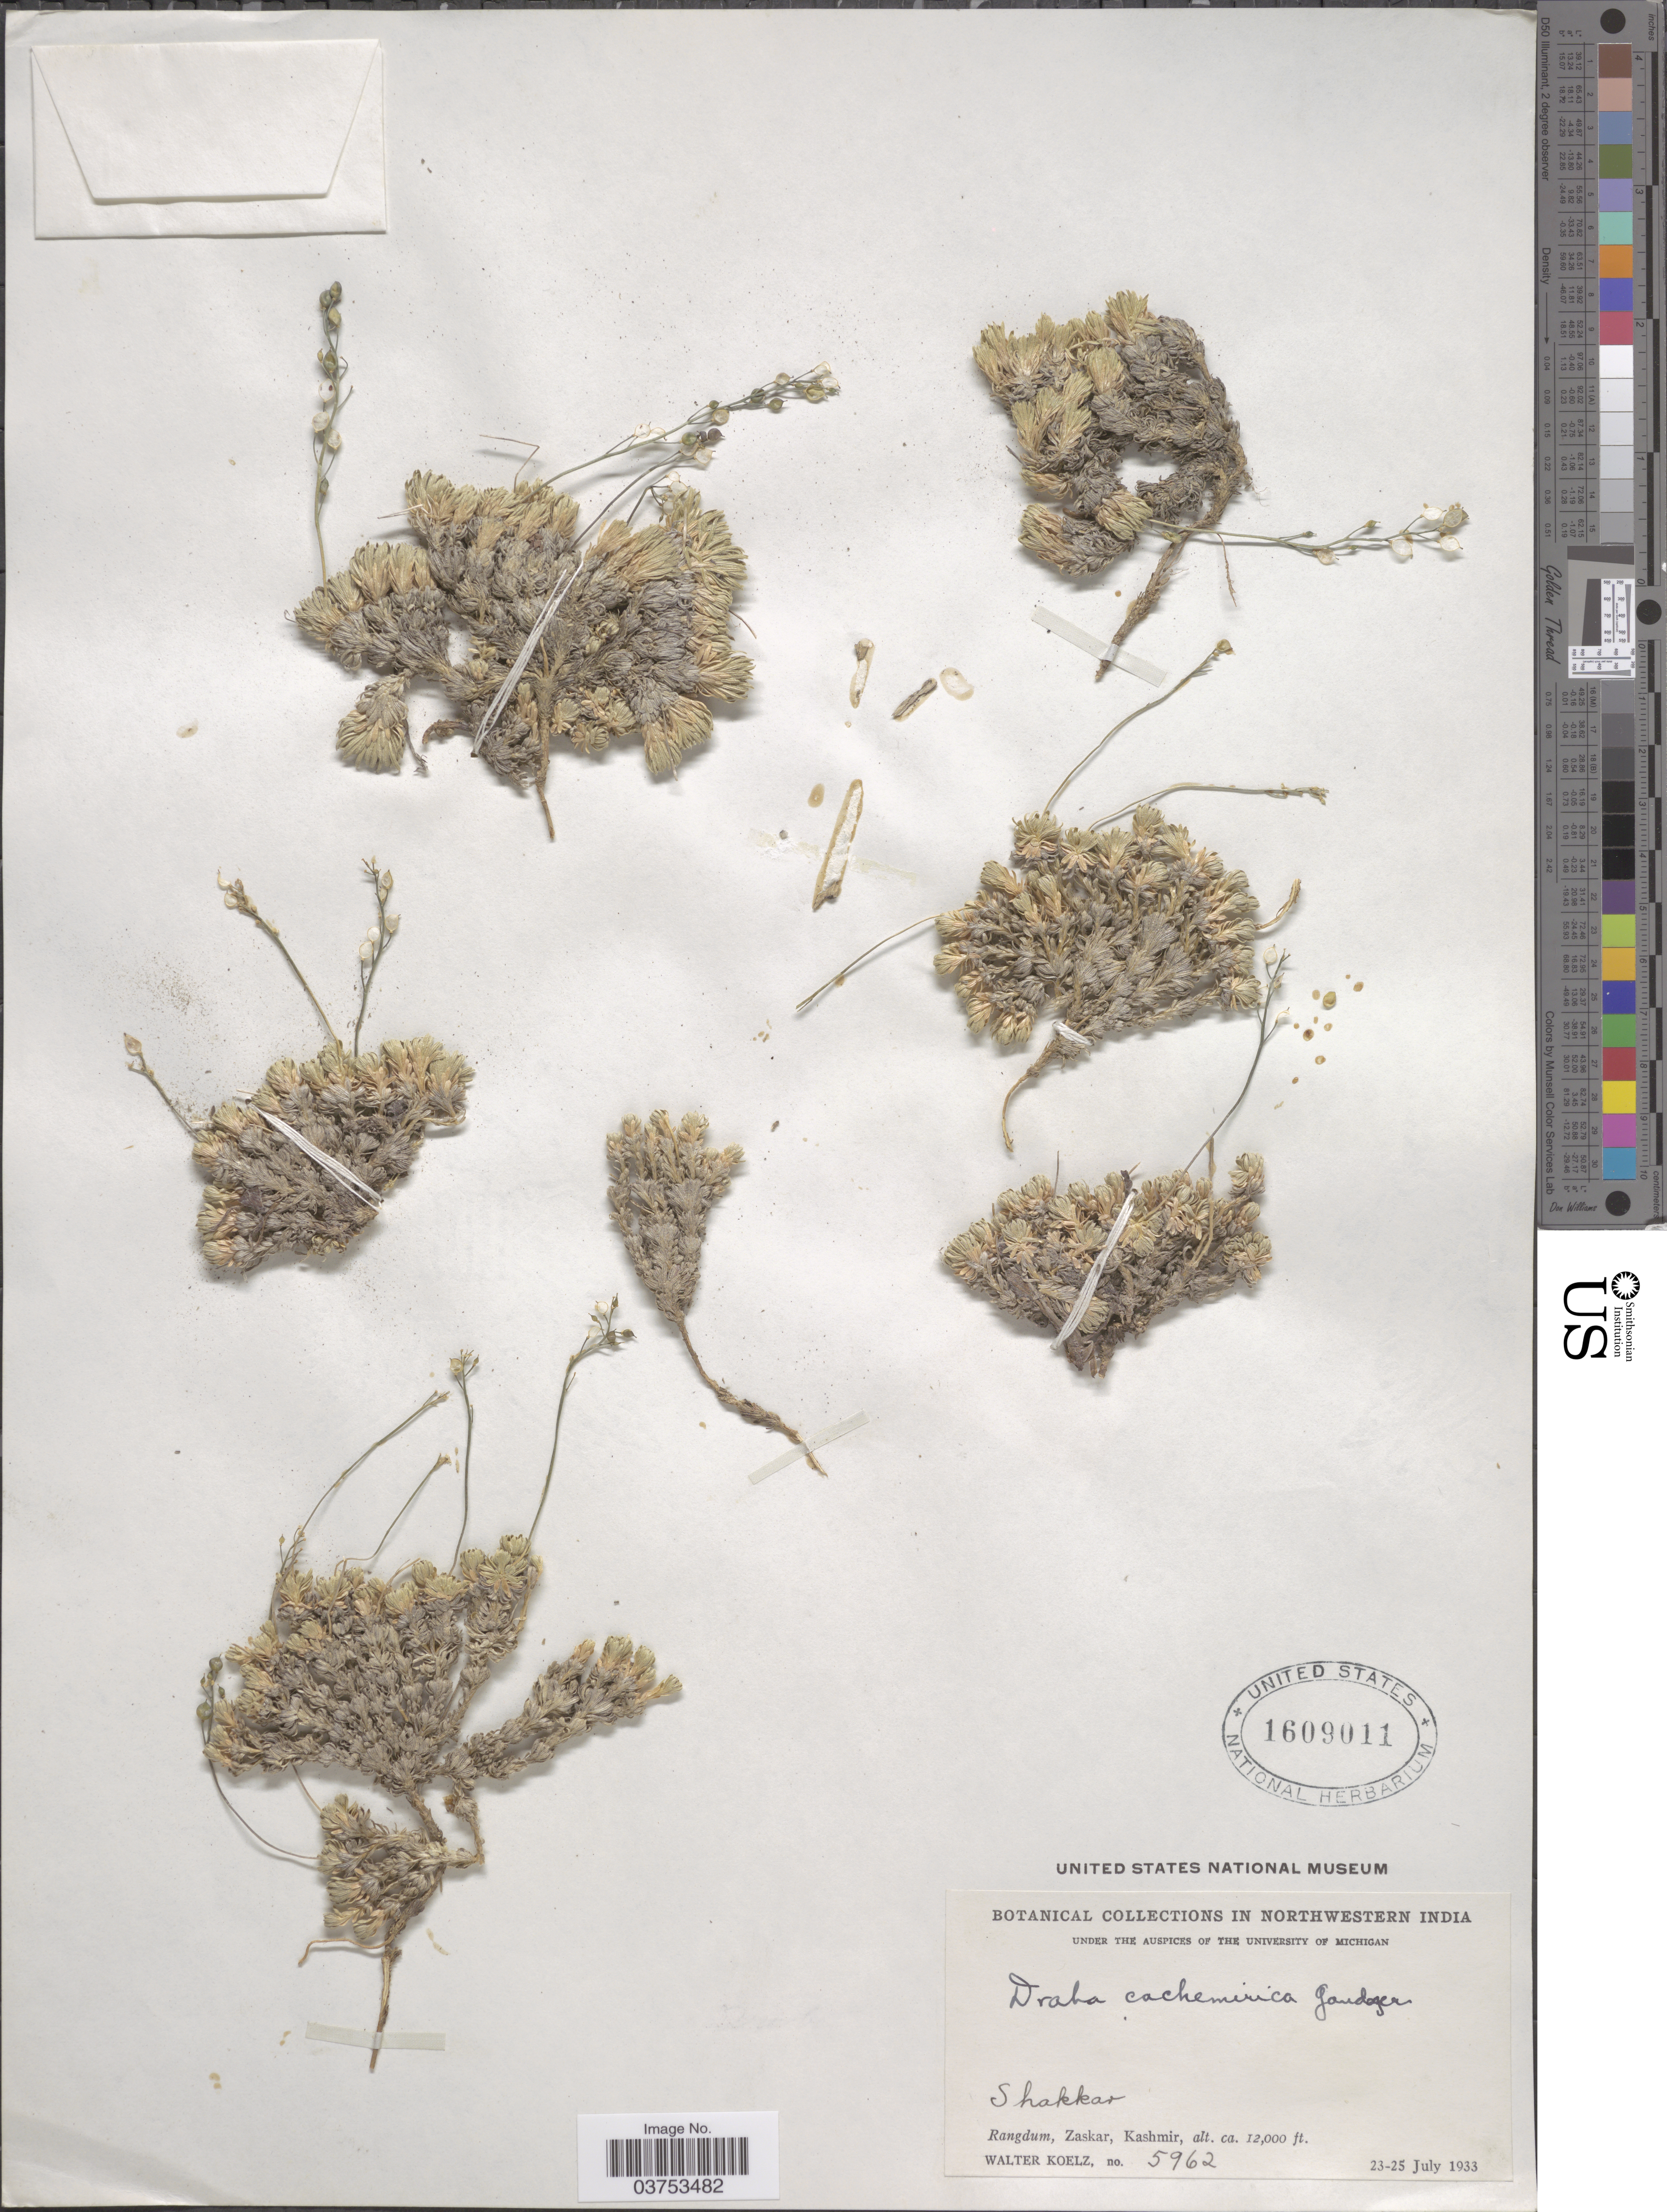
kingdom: Plantae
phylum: Tracheophyta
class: Magnoliopsida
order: Brassicales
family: Brassicaceae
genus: Draba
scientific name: Draba cachemirica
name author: Gand.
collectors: W. N. Koelz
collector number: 5962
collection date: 1933-07-23/1933-07-25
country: India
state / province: Jammu and Kashmir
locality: Northwestern India. Shakkar. Rangdum, Zaskar, Kashmir.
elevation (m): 3658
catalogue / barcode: US 1609011